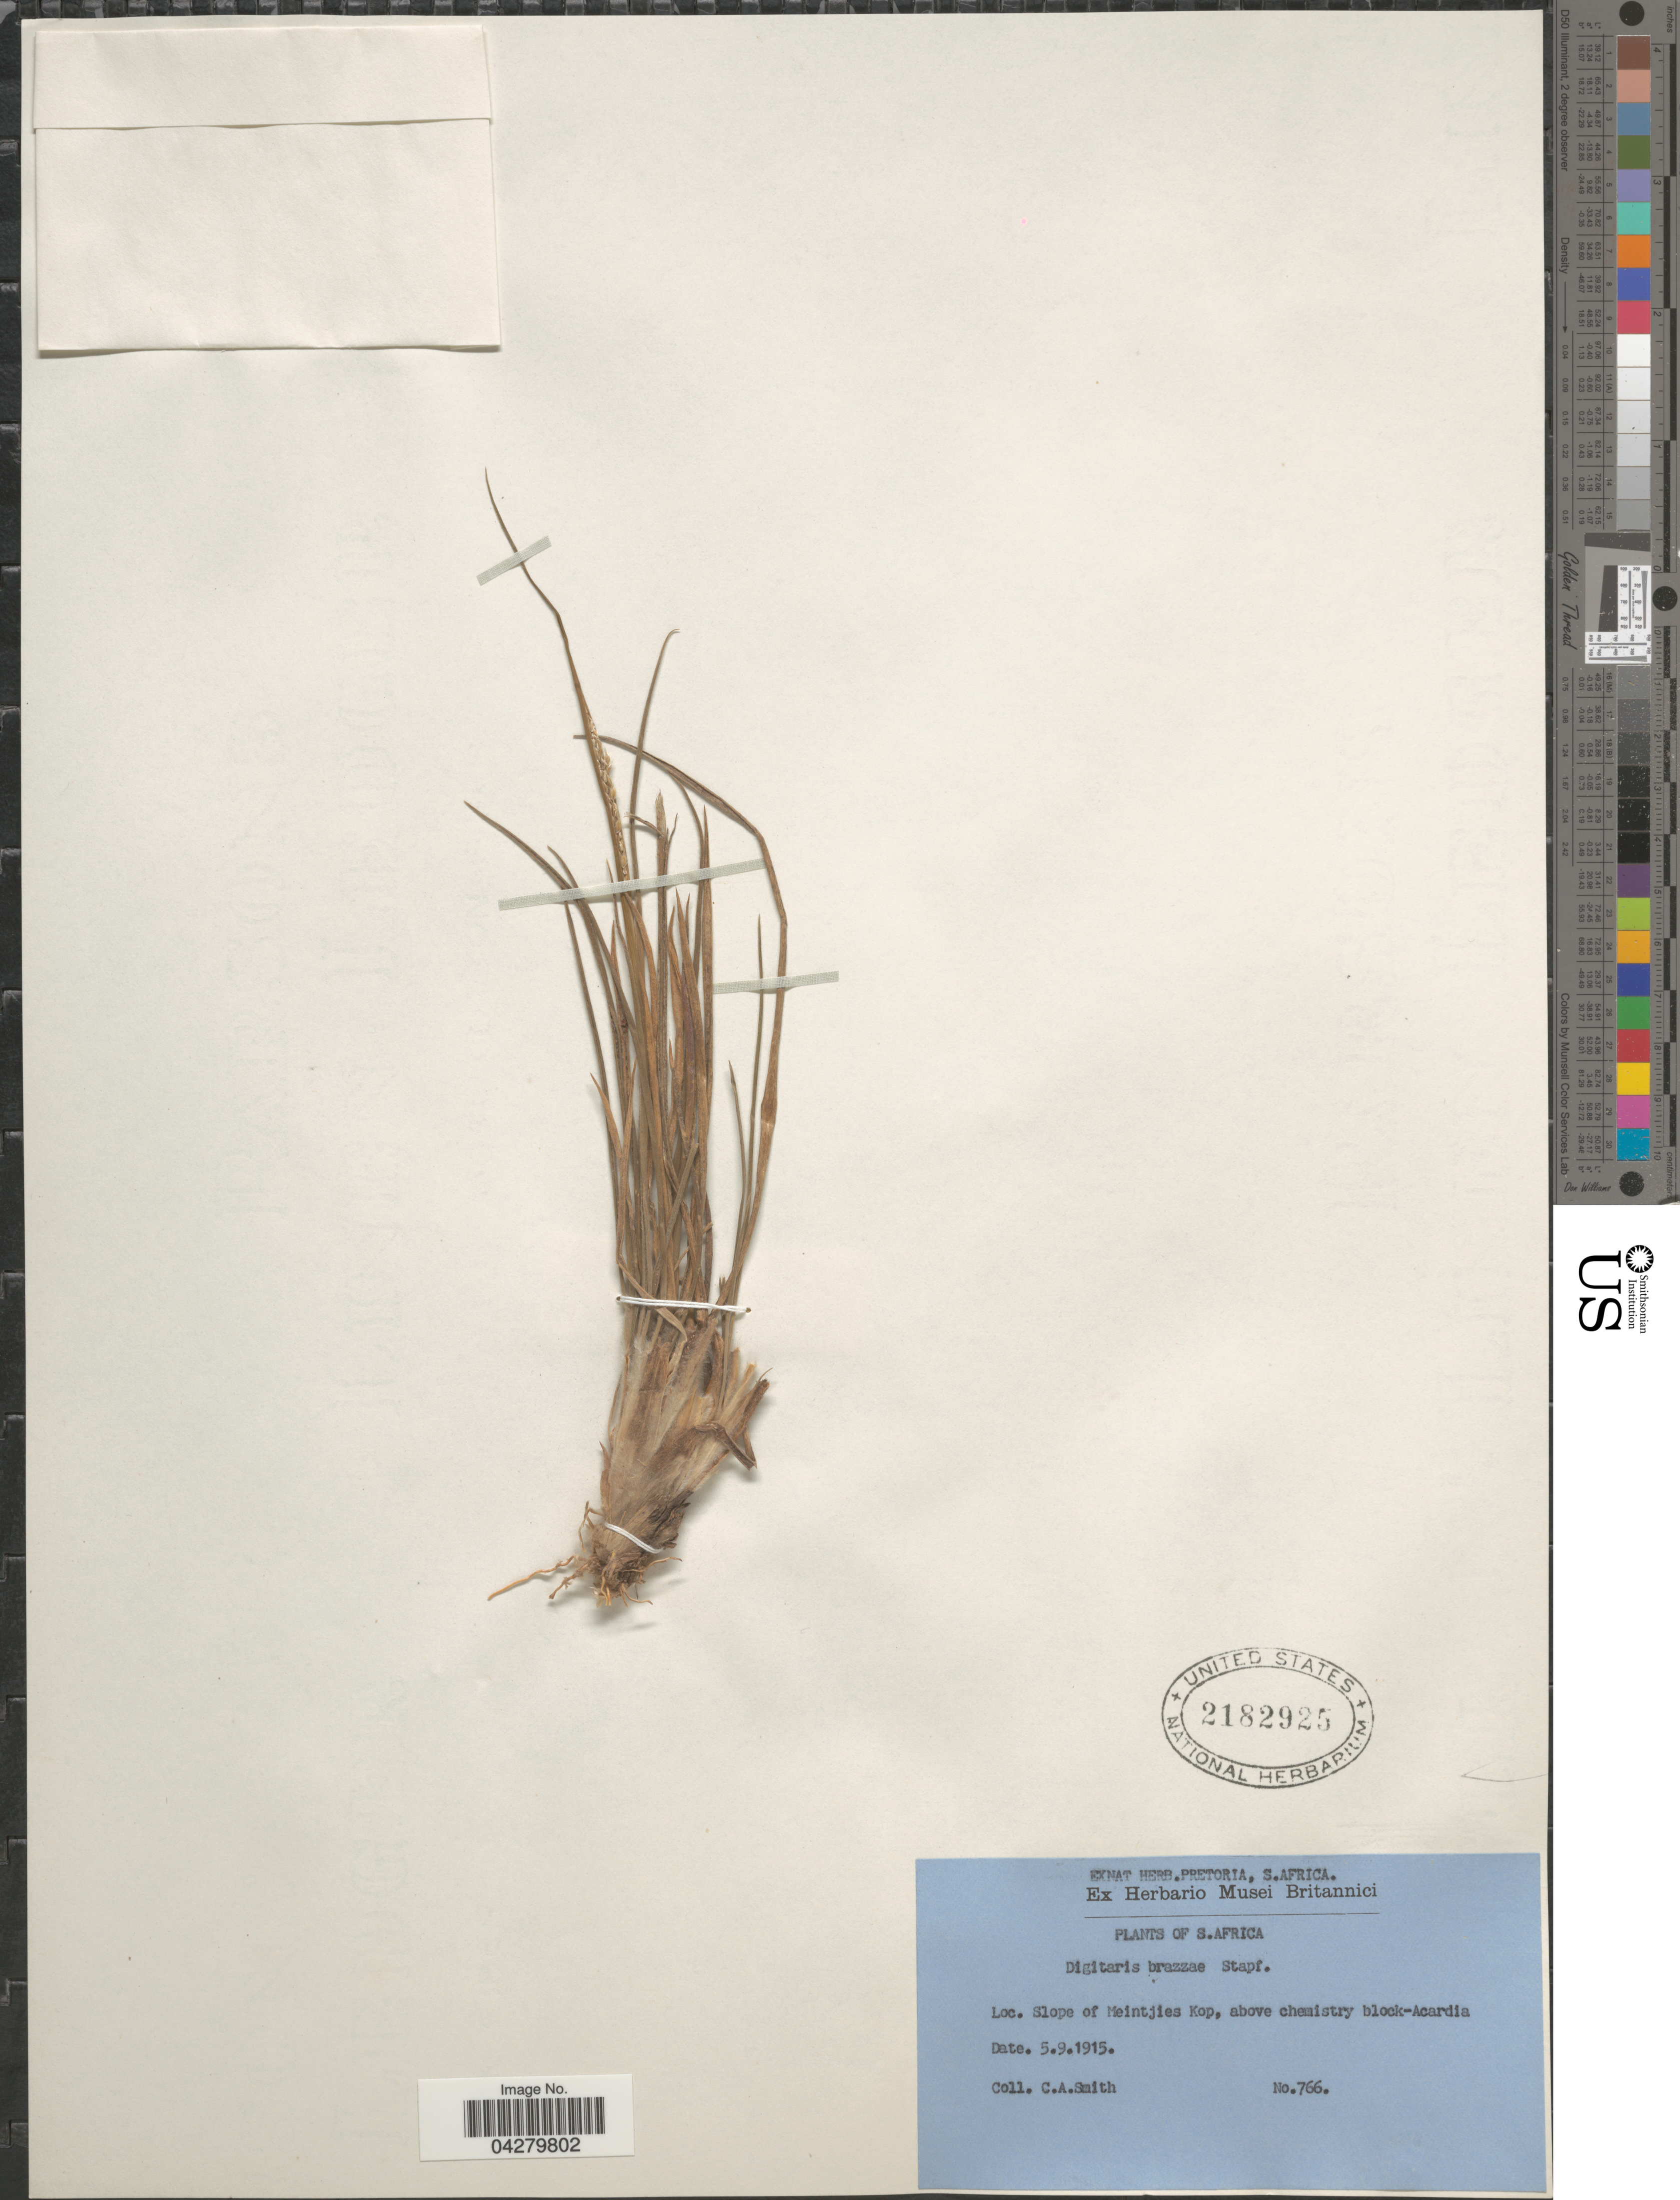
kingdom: Plantae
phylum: Tracheophyta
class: Liliopsida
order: Poales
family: Poaceae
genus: Digitaria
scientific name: Digitaria brazzae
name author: (Franch.) Stapf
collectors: C. A. Smith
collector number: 766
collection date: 1915-09-05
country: South Africa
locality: Slope of Meintjies Kop, above chemistry block-Acardia.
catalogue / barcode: US 2182925